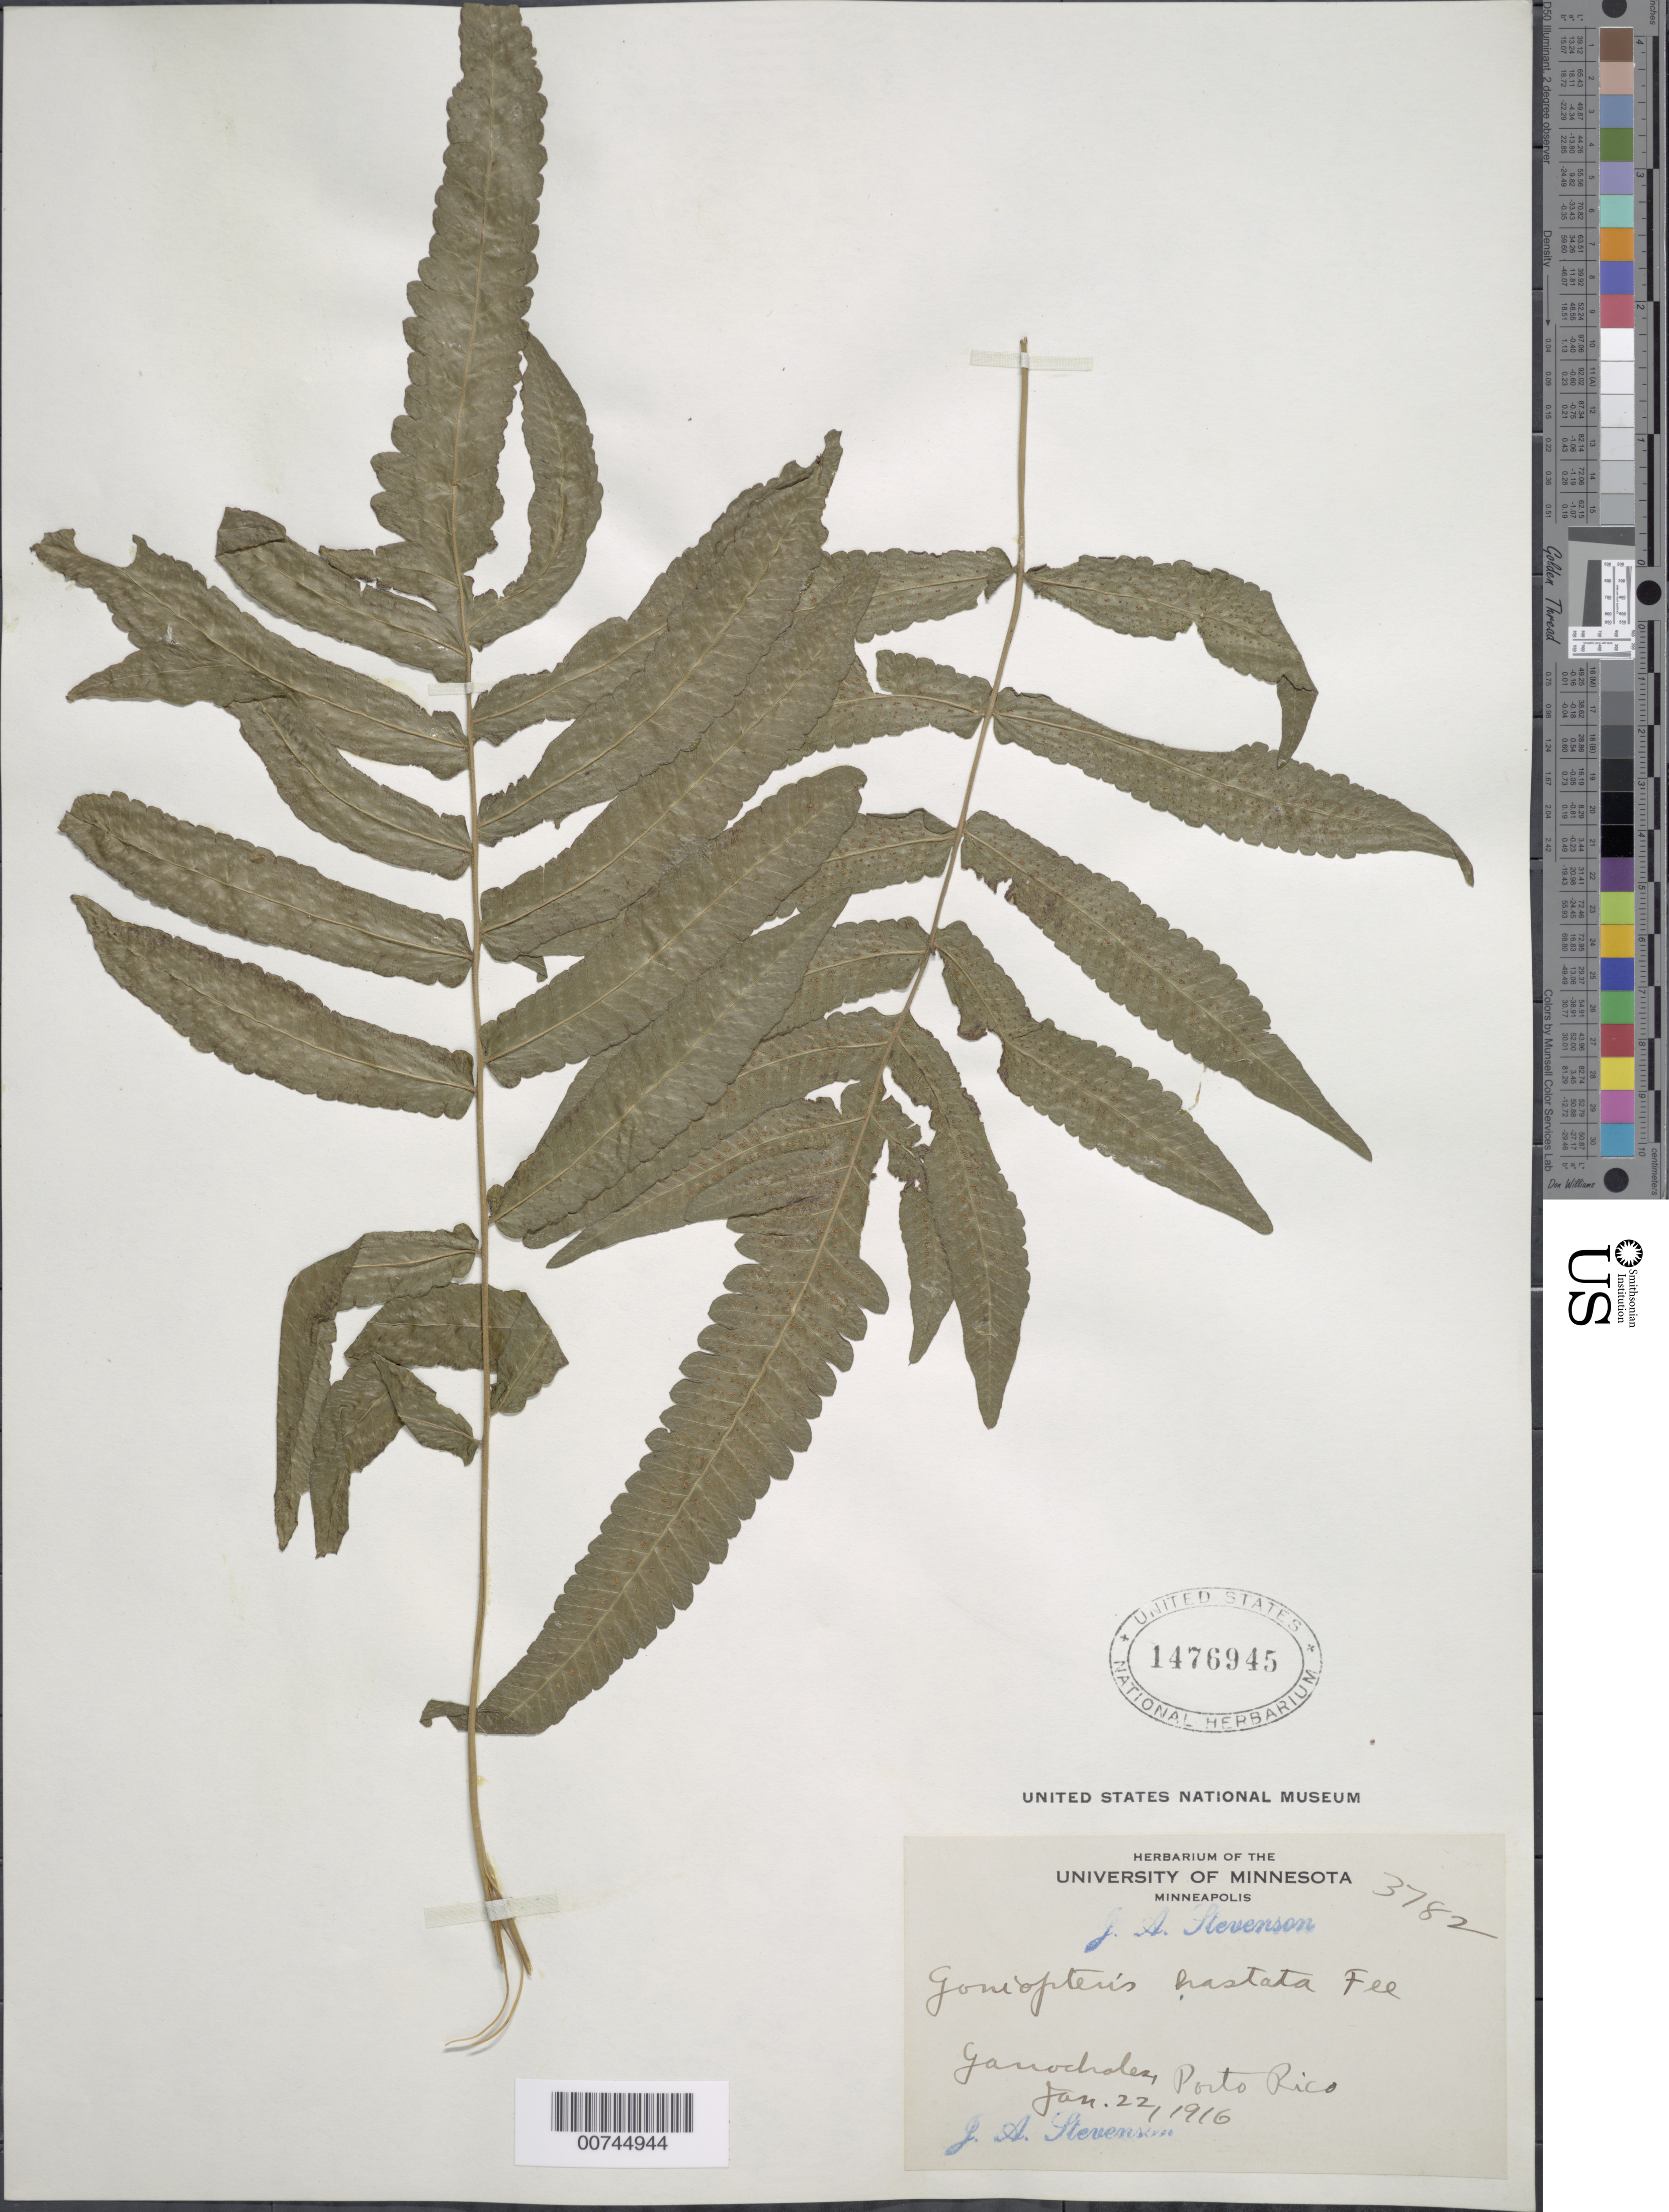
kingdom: Plantae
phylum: Tracheophyta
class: Polypodiopsida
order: Polypodiales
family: Thelypteridaceae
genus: Goniopteris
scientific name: Goniopteris hastata (Fée) comb. nov., ined 2015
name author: (Fée)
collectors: J. Stevenson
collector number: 3782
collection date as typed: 22 Jan 1916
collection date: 1916-01-22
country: Puerto Rico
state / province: Arecibo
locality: Garrochales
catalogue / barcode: US 1476945